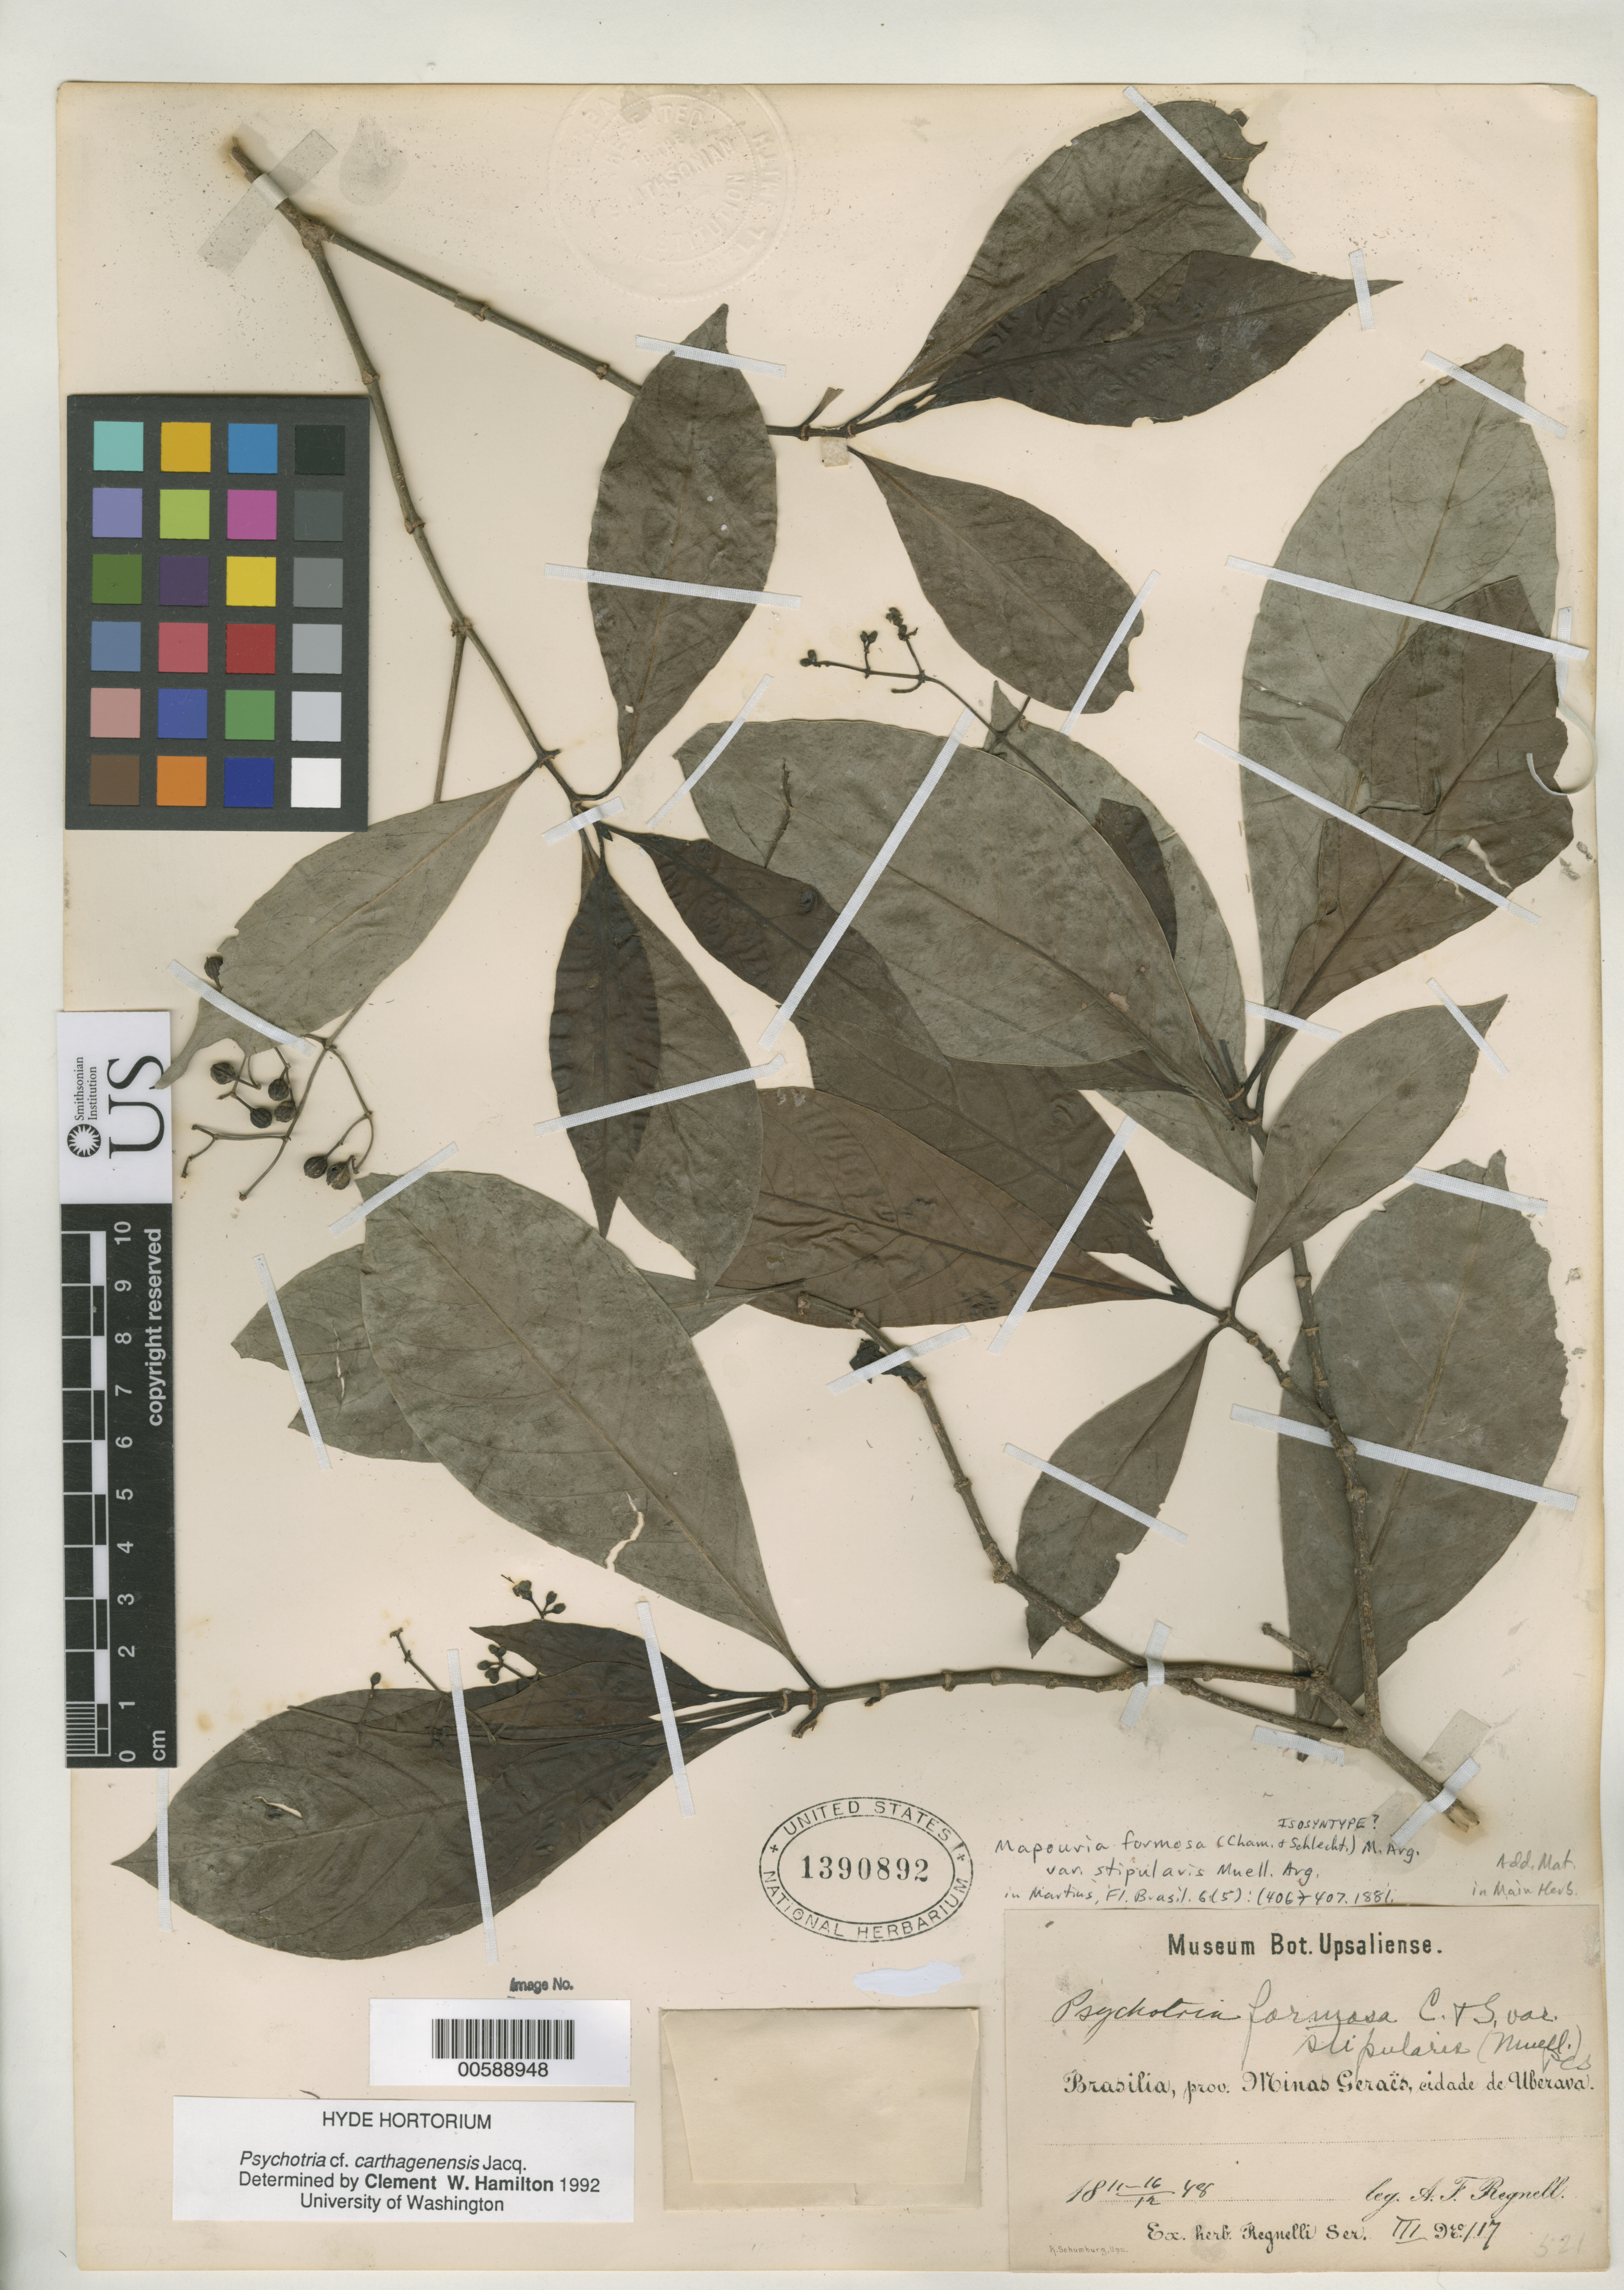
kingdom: Plantae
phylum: Tracheophyta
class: Magnoliopsida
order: Gentianales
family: Rubiaceae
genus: Mapouria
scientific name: Mapouria formosa var. stipularis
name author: Müll. Arg. in Mart.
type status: Possible Isosyntype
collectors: A. F. Regnell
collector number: III 117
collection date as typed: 11 Dec 1848 to 16 Dec 1848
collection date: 1848-12-11/1848-12-16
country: Brazil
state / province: Minas Gerais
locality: Cidade de Uberava.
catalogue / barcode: US 1390892